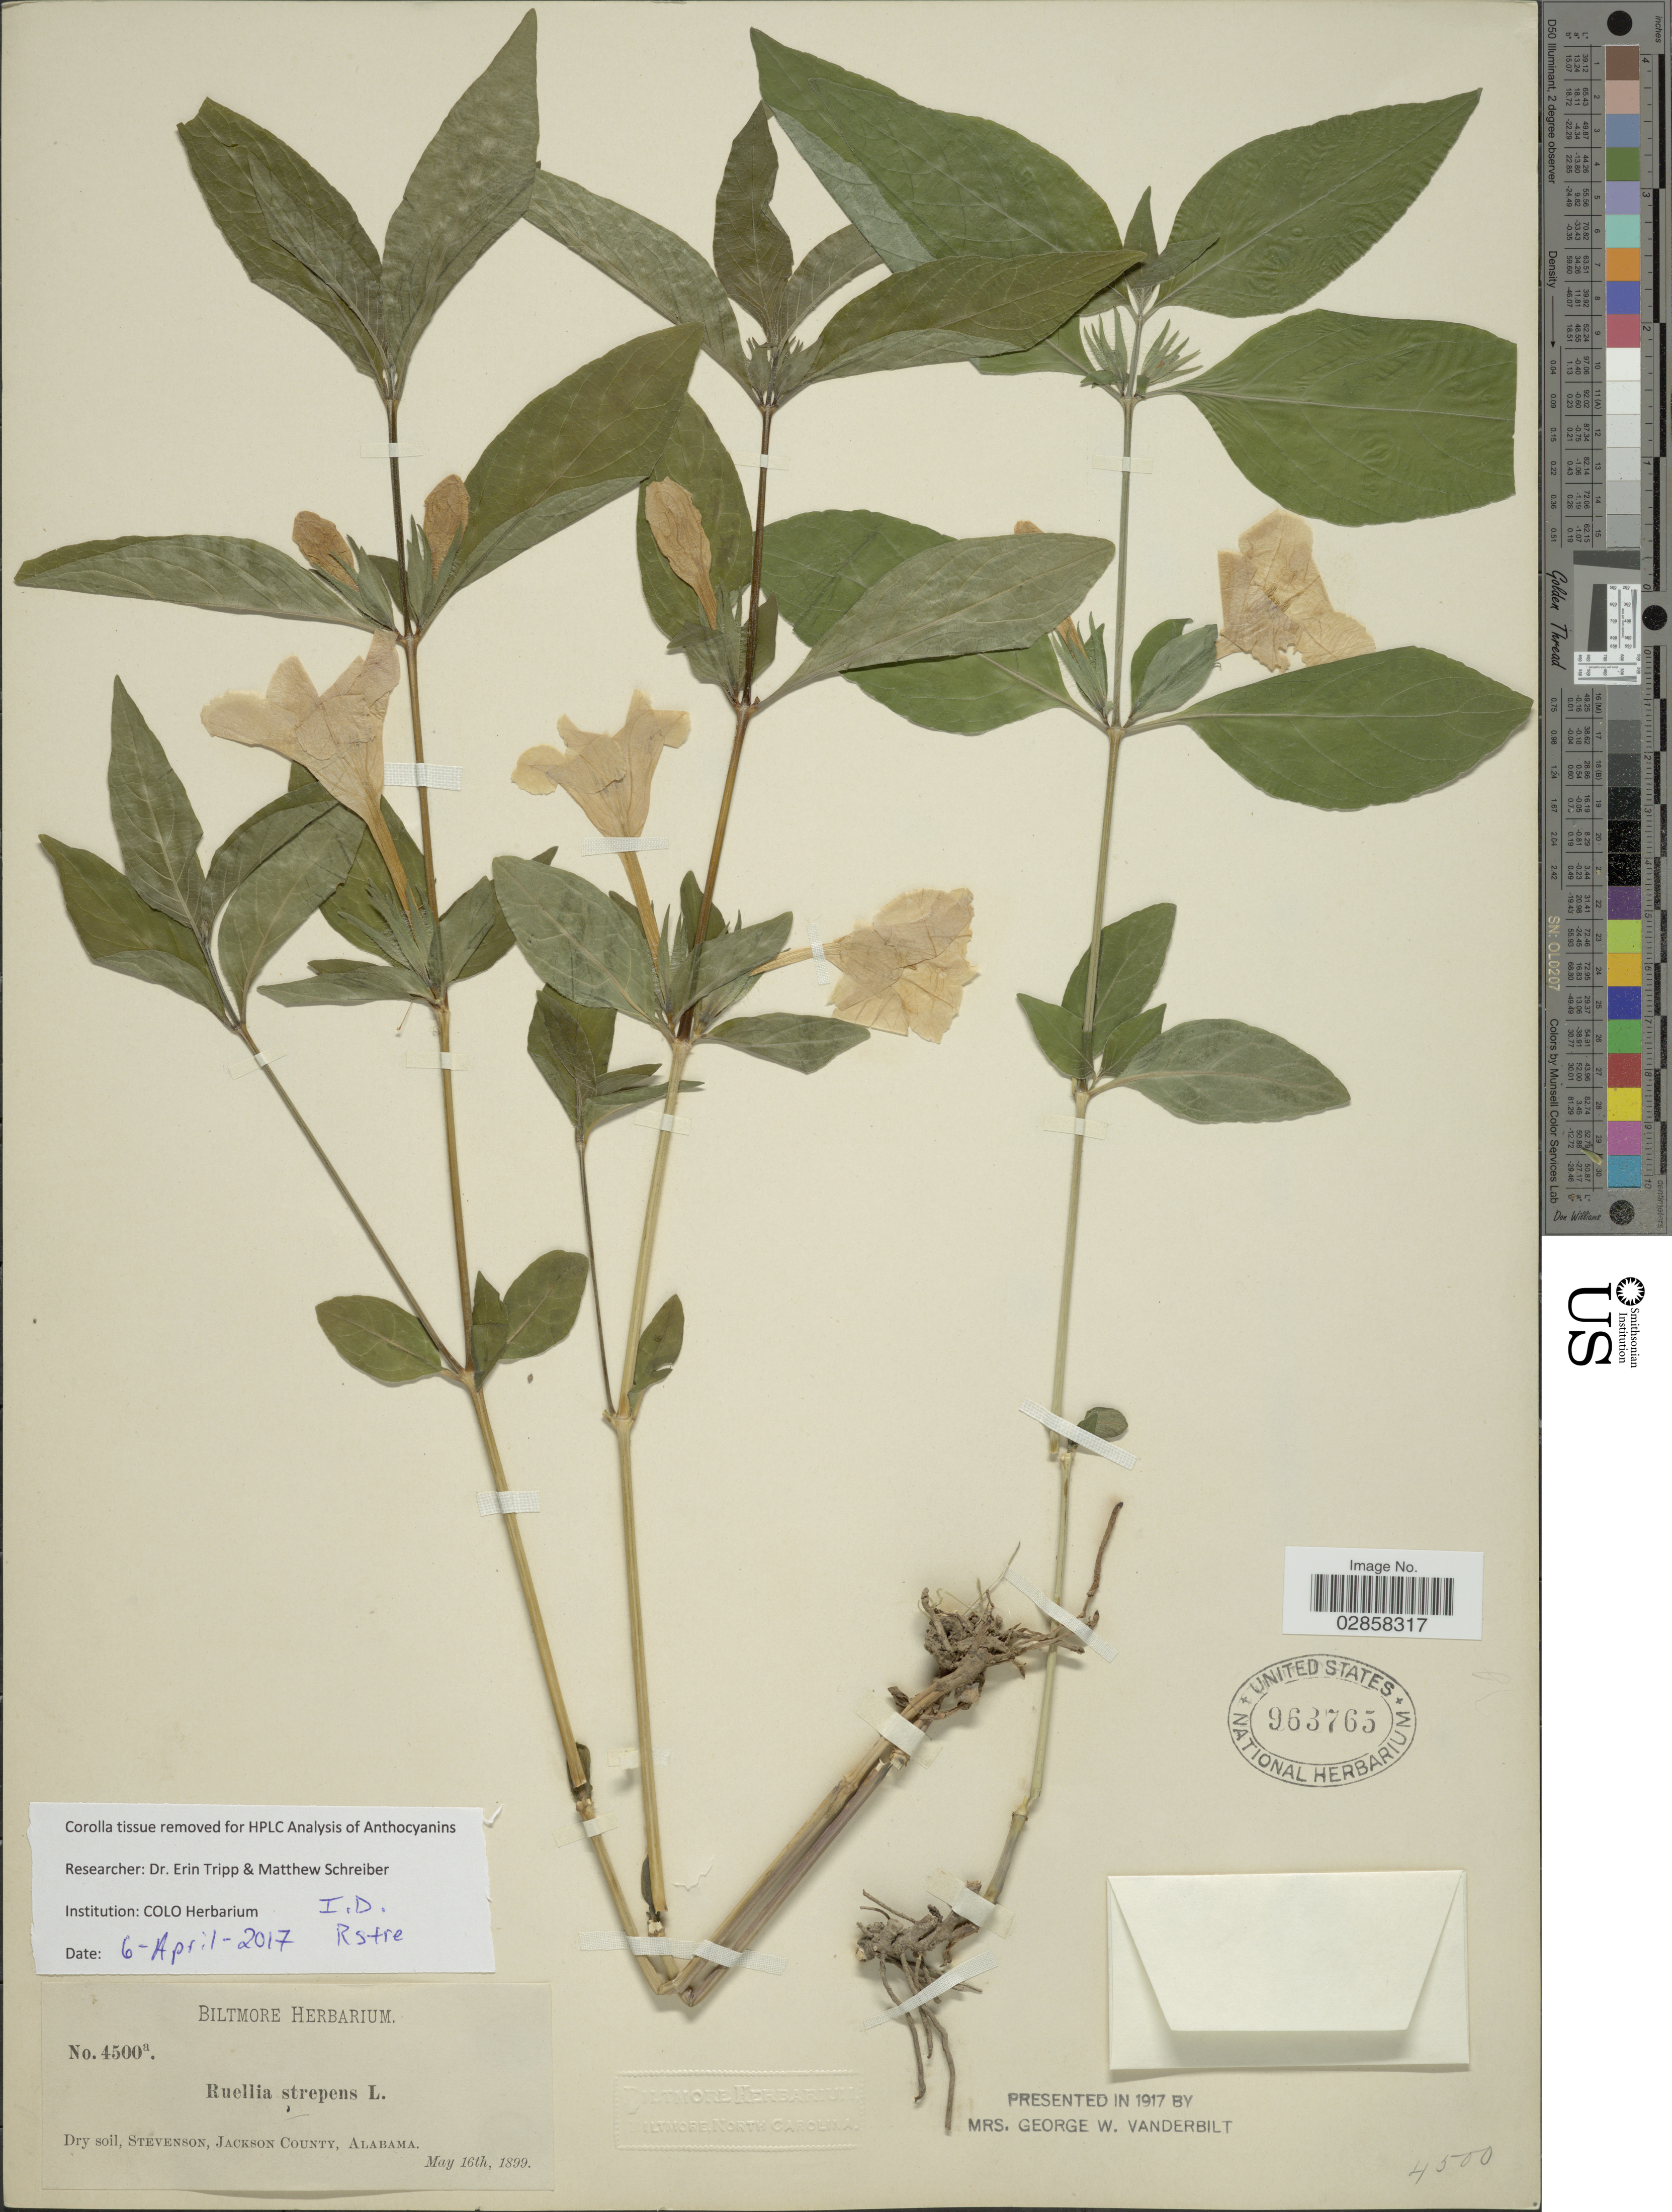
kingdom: Plantae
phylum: Tracheophyta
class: Magnoliopsida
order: Lamiales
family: Acanthaceae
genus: Ruellia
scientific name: Ruellia strepens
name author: L.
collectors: ex herb. Biltmore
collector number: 4500a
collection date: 1899-05-16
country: United States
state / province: Alabama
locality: Stevenson, Jackson County.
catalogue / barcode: US 963765